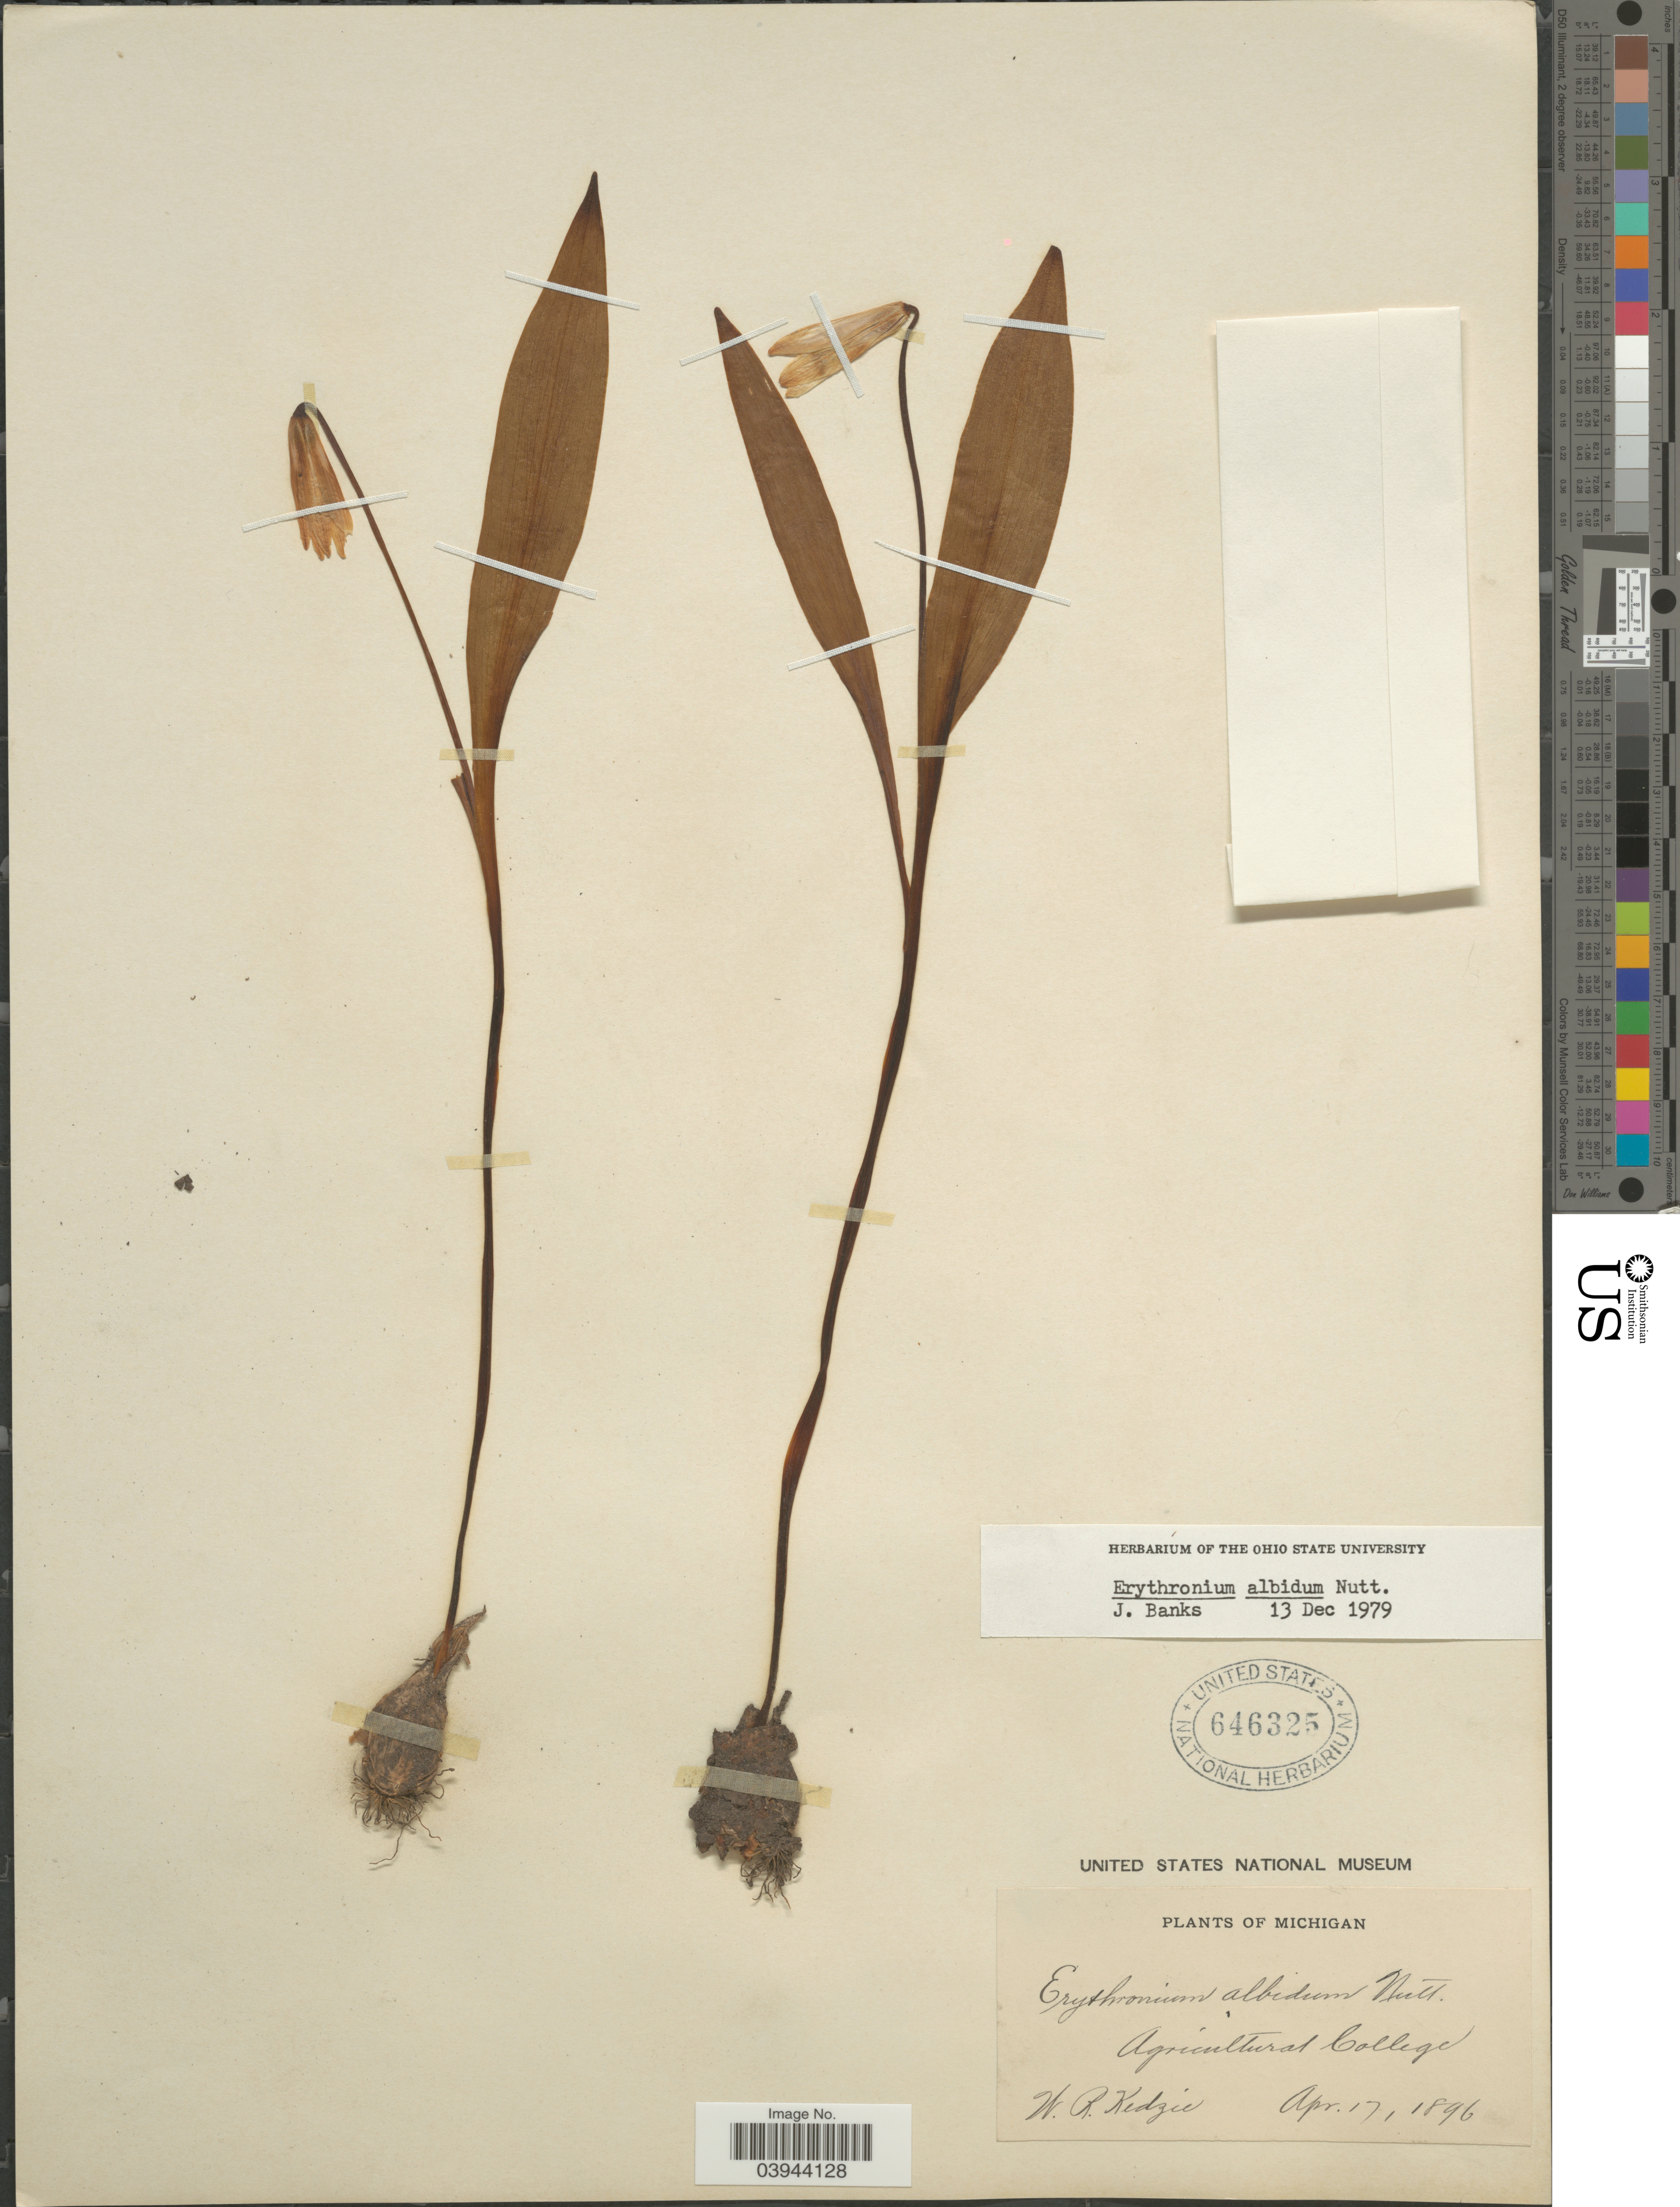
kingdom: Plantae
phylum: Tracheophyta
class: Liliopsida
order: Liliales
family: Liliaceae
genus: Erythronium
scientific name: Erythronium albidum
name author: Nutt.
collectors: W. Kedzie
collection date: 1896-04-17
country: United States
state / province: Michigan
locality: Agricultural College.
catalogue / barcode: US 646325